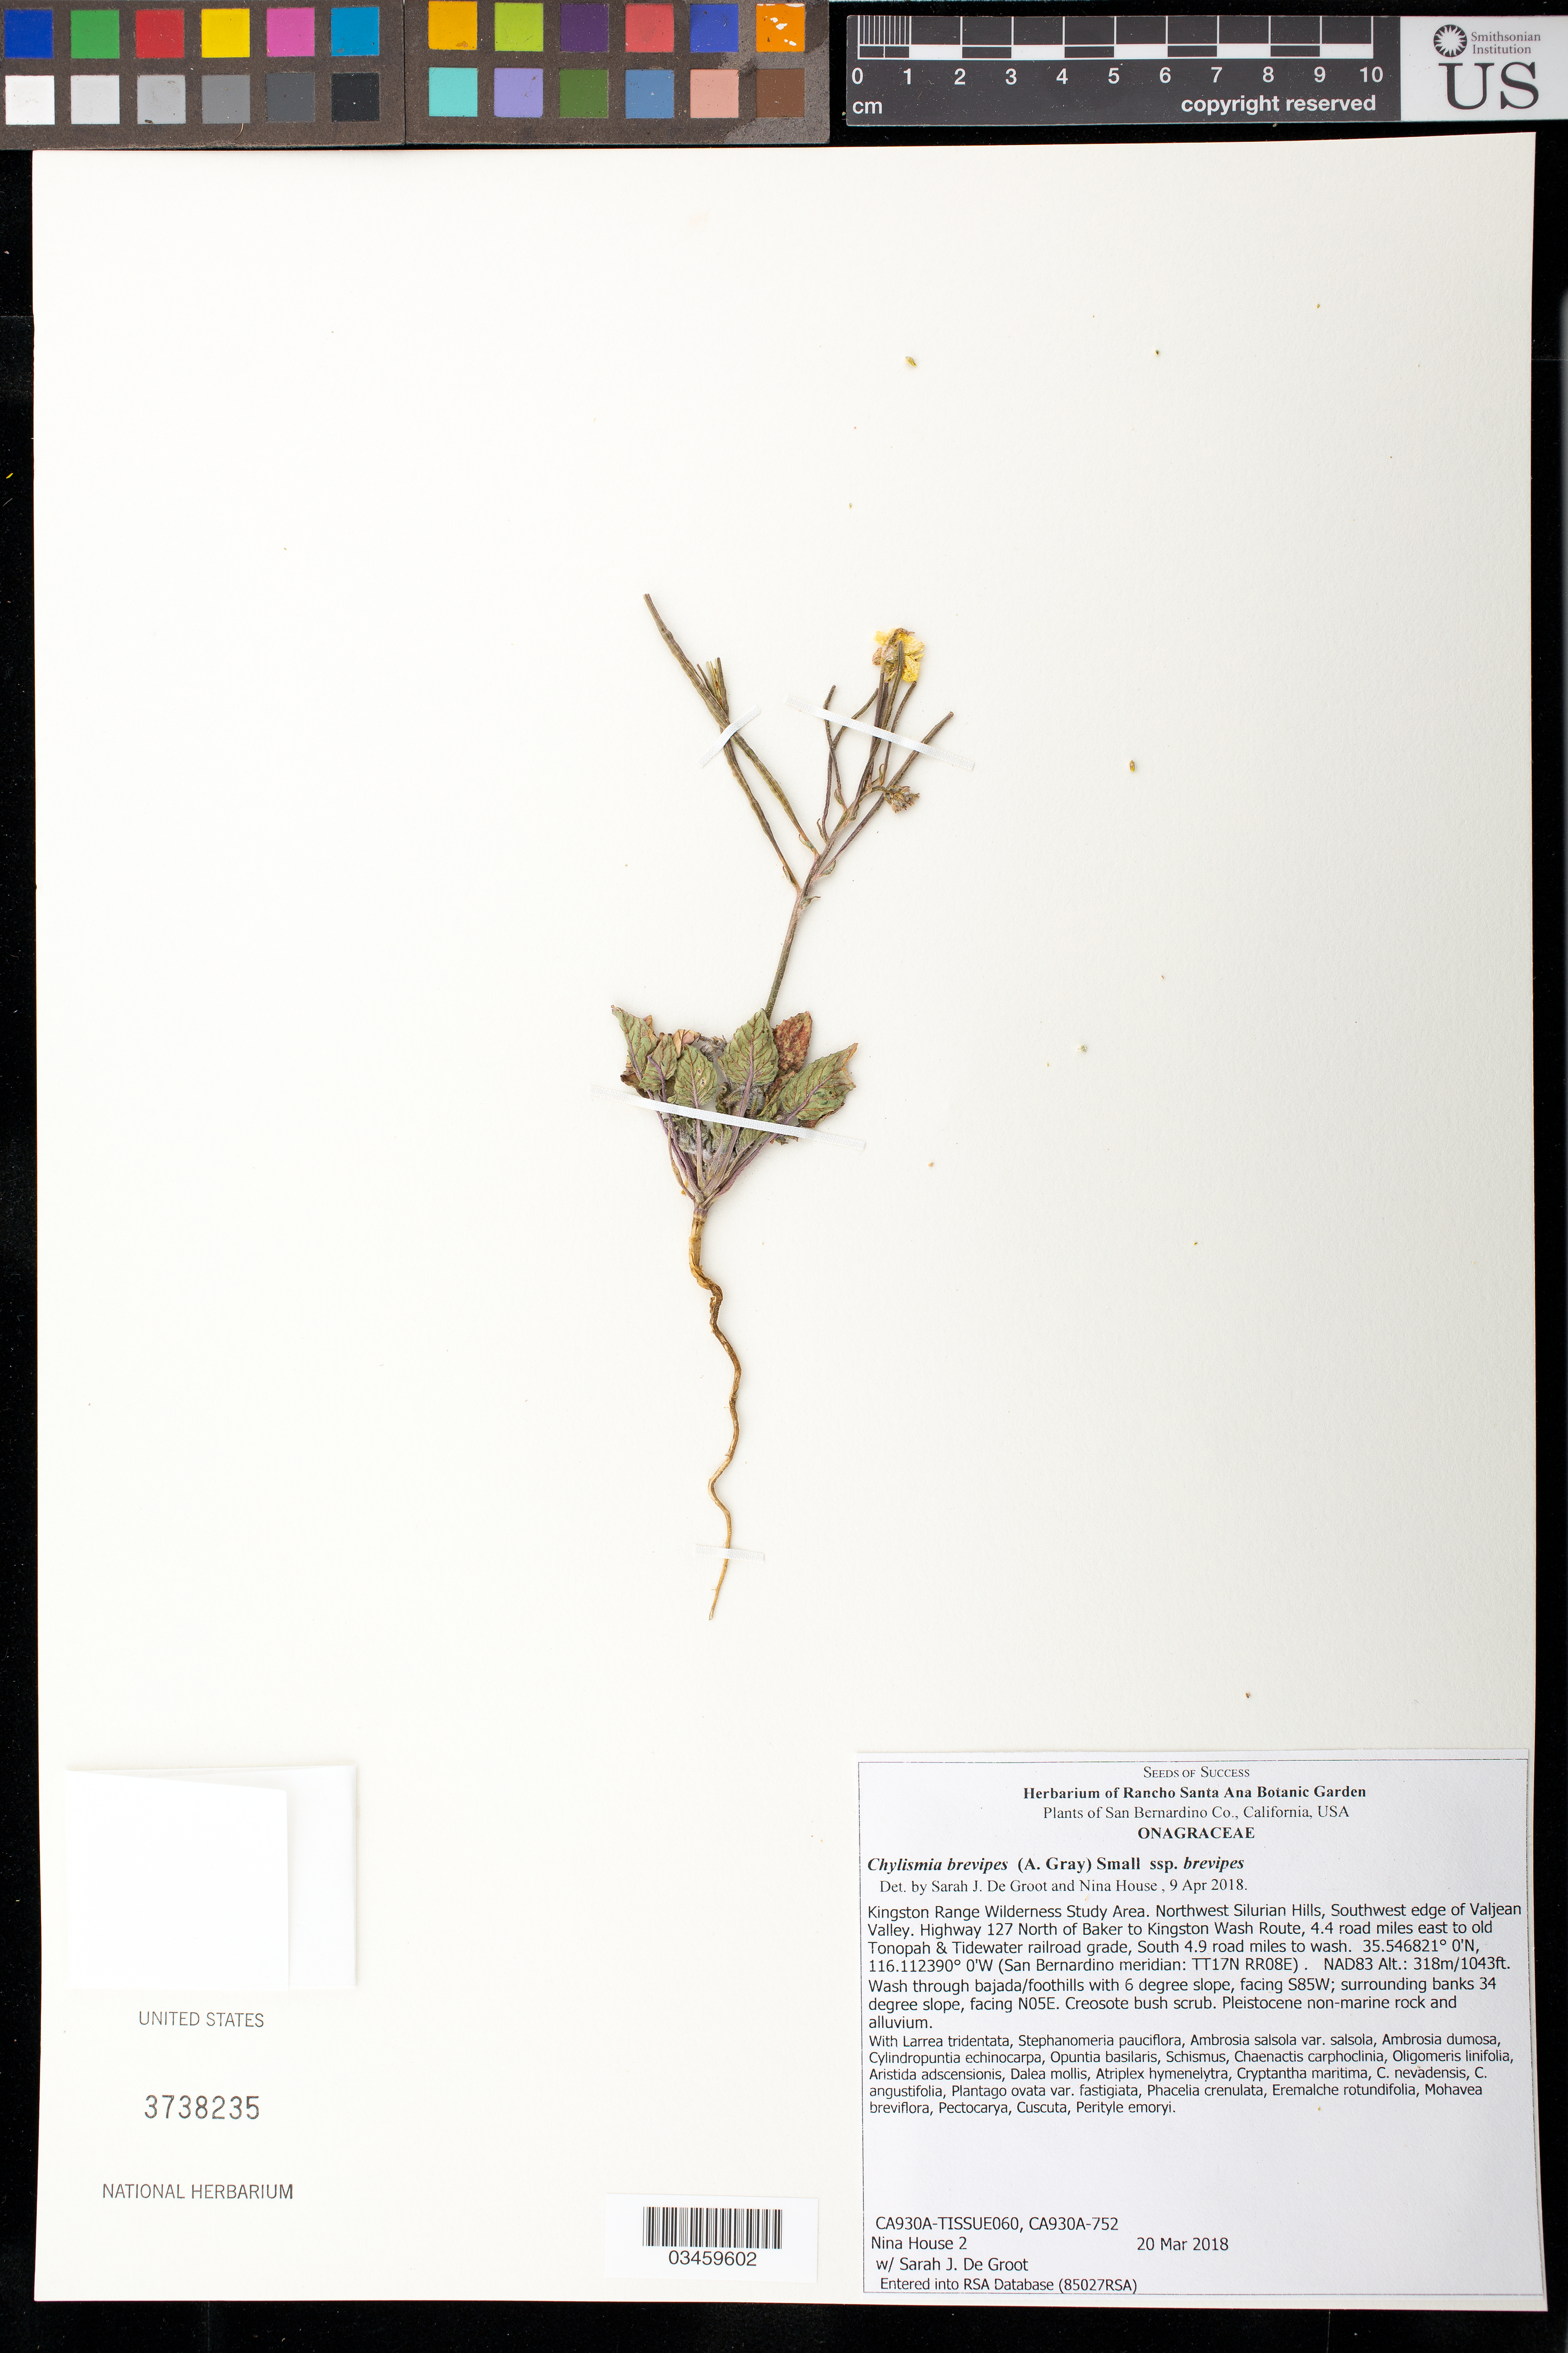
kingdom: Plantae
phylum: Tracheophyta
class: Magnoliopsida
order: Myrtales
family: Onagraceae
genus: Chylismia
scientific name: Chylismia brevipes subsp. brevipes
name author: (A. Gray) Small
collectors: N. House & S. De Groot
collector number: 2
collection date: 2018-03-20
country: United States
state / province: California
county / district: San Bernardino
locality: Kingston Range Wilderness Study Area, NW Silurian Hills, SW edge of Valjean Valley. Hwy 127 N of Baker to Kingston Wash Route, 4.4 road mi. E to old Tonopah and Tidewater railroad grade, S 4.9 road mi to wash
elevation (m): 318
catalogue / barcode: US 3738235